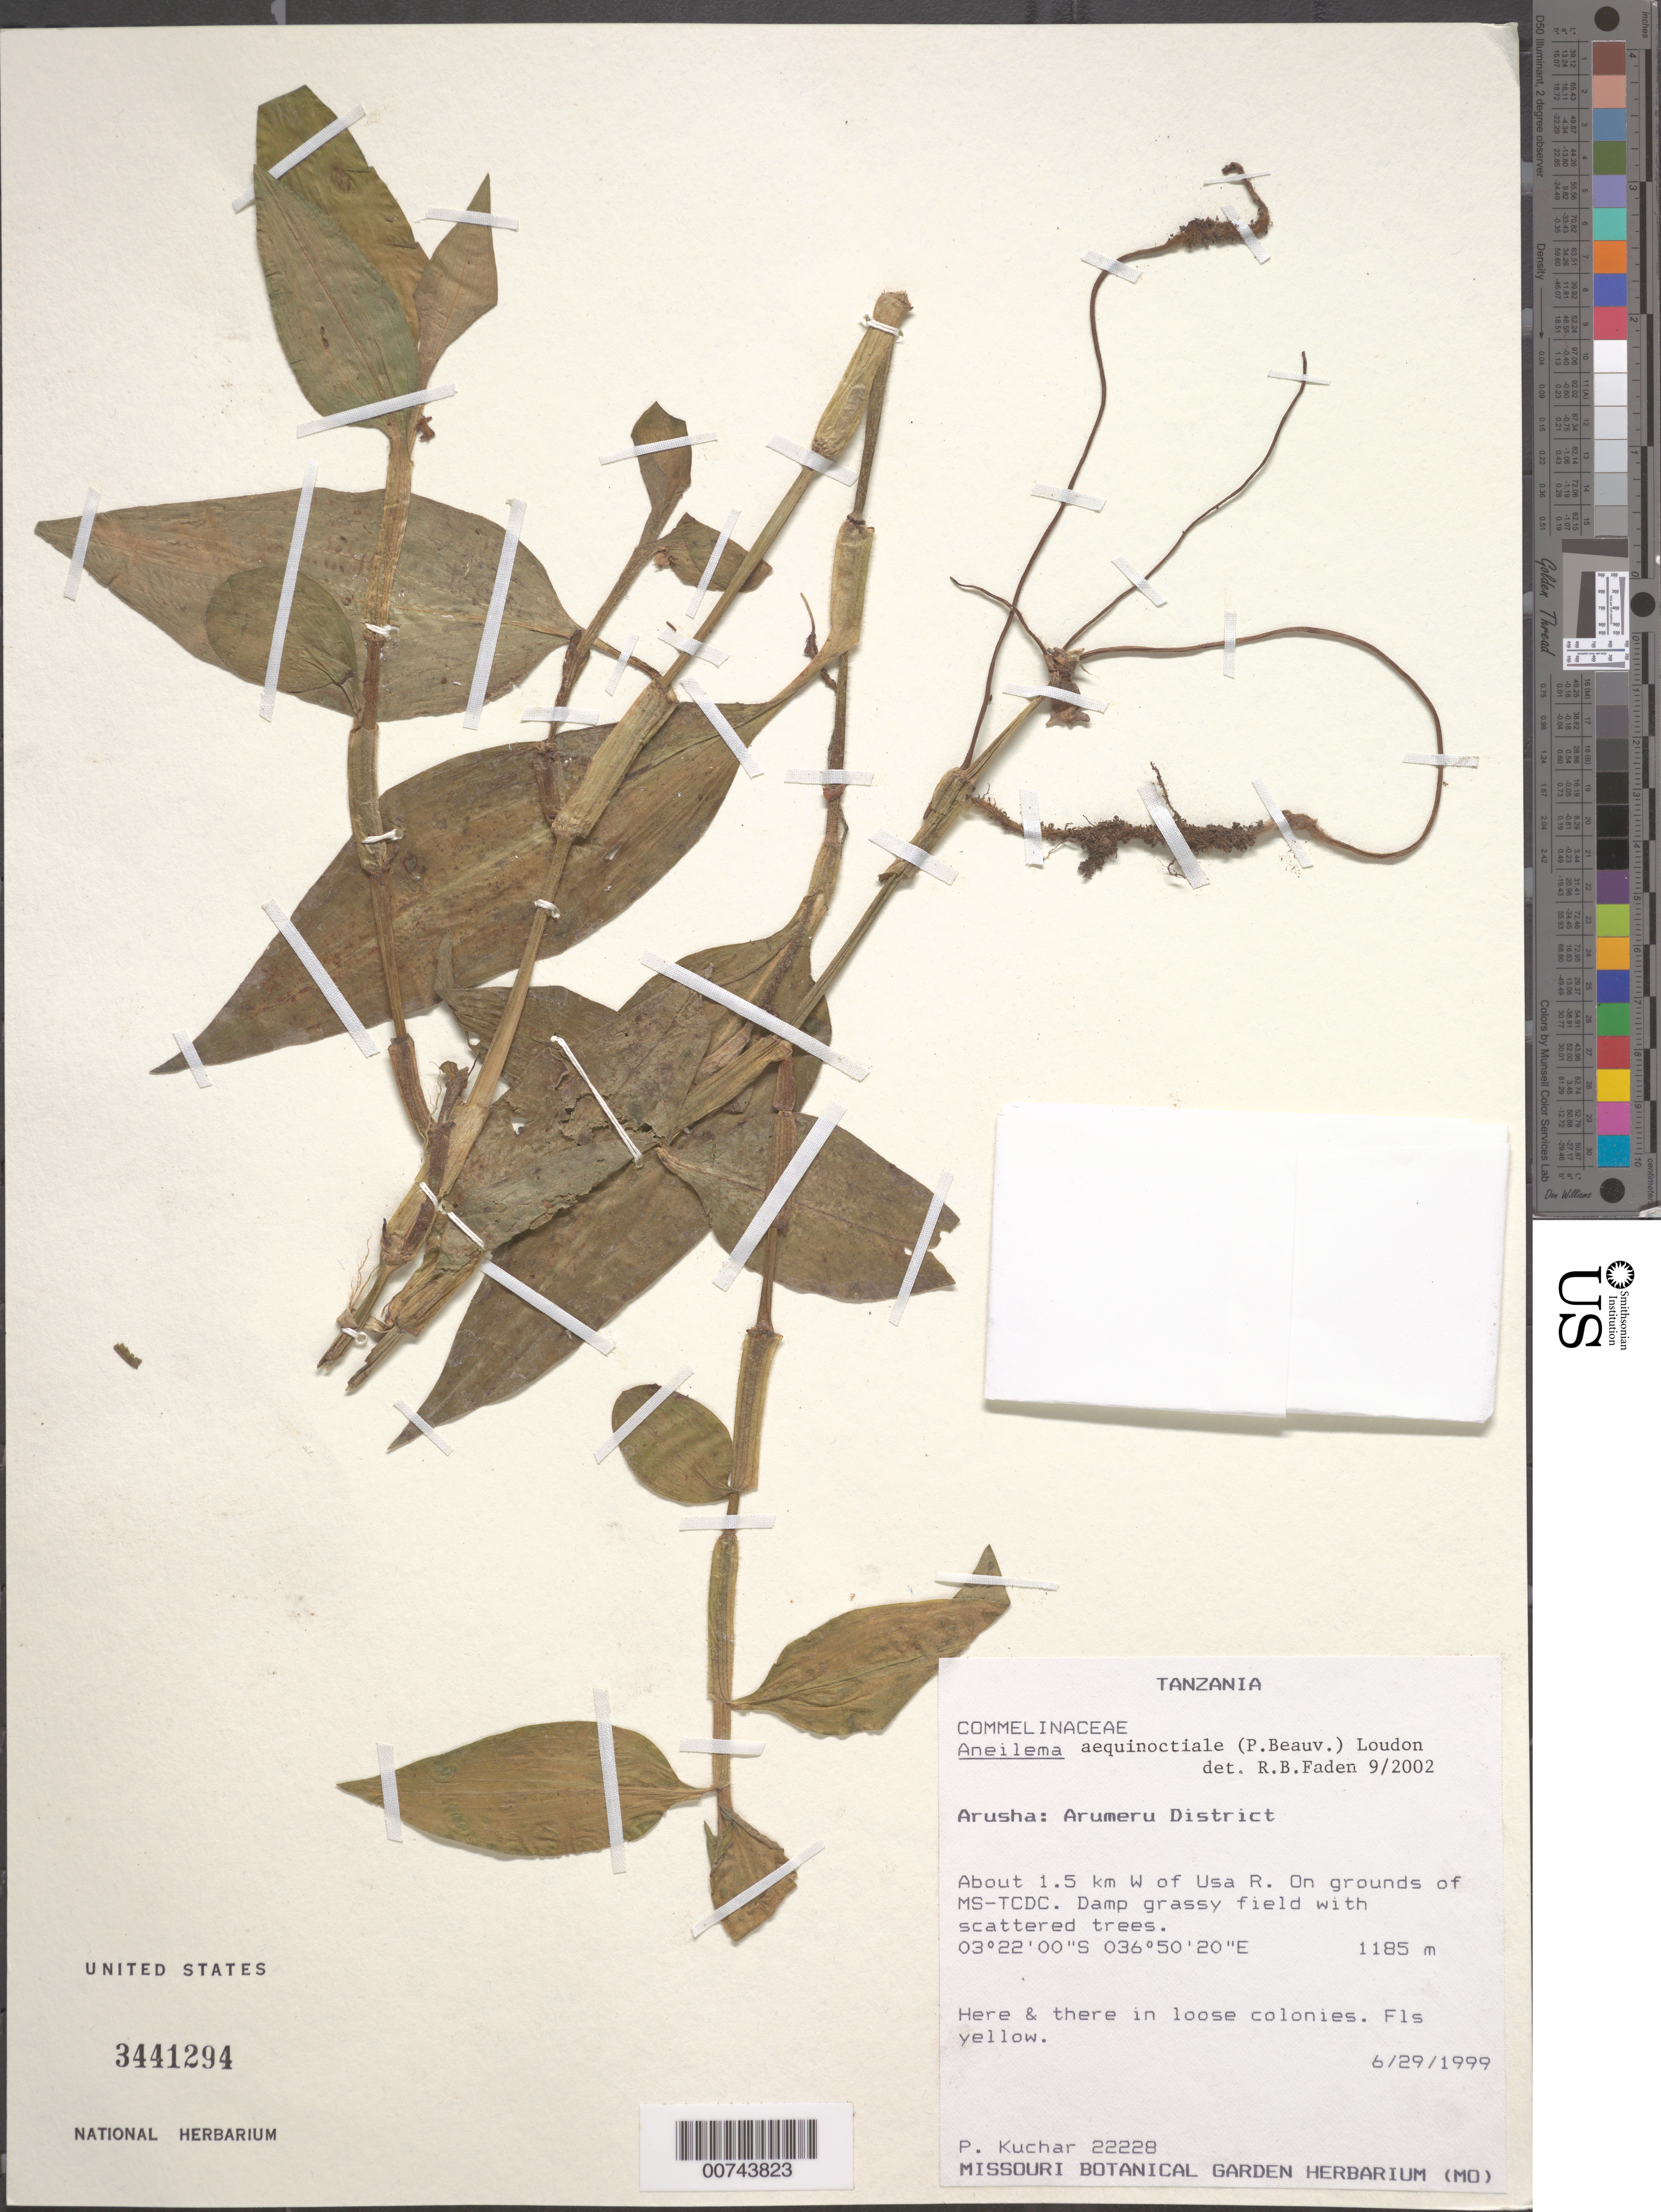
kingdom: Plantae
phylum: Tracheophyta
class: Liliopsida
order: Commelinales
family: Commelinaceae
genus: Aneilema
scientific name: Aneilema aequinoctiale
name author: (P. Beauv.) Loudon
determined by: Faden, Robert B., (US), Smithsonian Institution - National Museum of Natural History (UNITED STATES)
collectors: P. Kuchar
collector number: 22228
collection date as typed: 29 Jun 1999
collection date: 1999-06-29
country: Tanzania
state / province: Arusha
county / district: Arumeru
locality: W of Ura River and NW of MS-TCDC.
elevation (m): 1185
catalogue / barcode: US 3441294